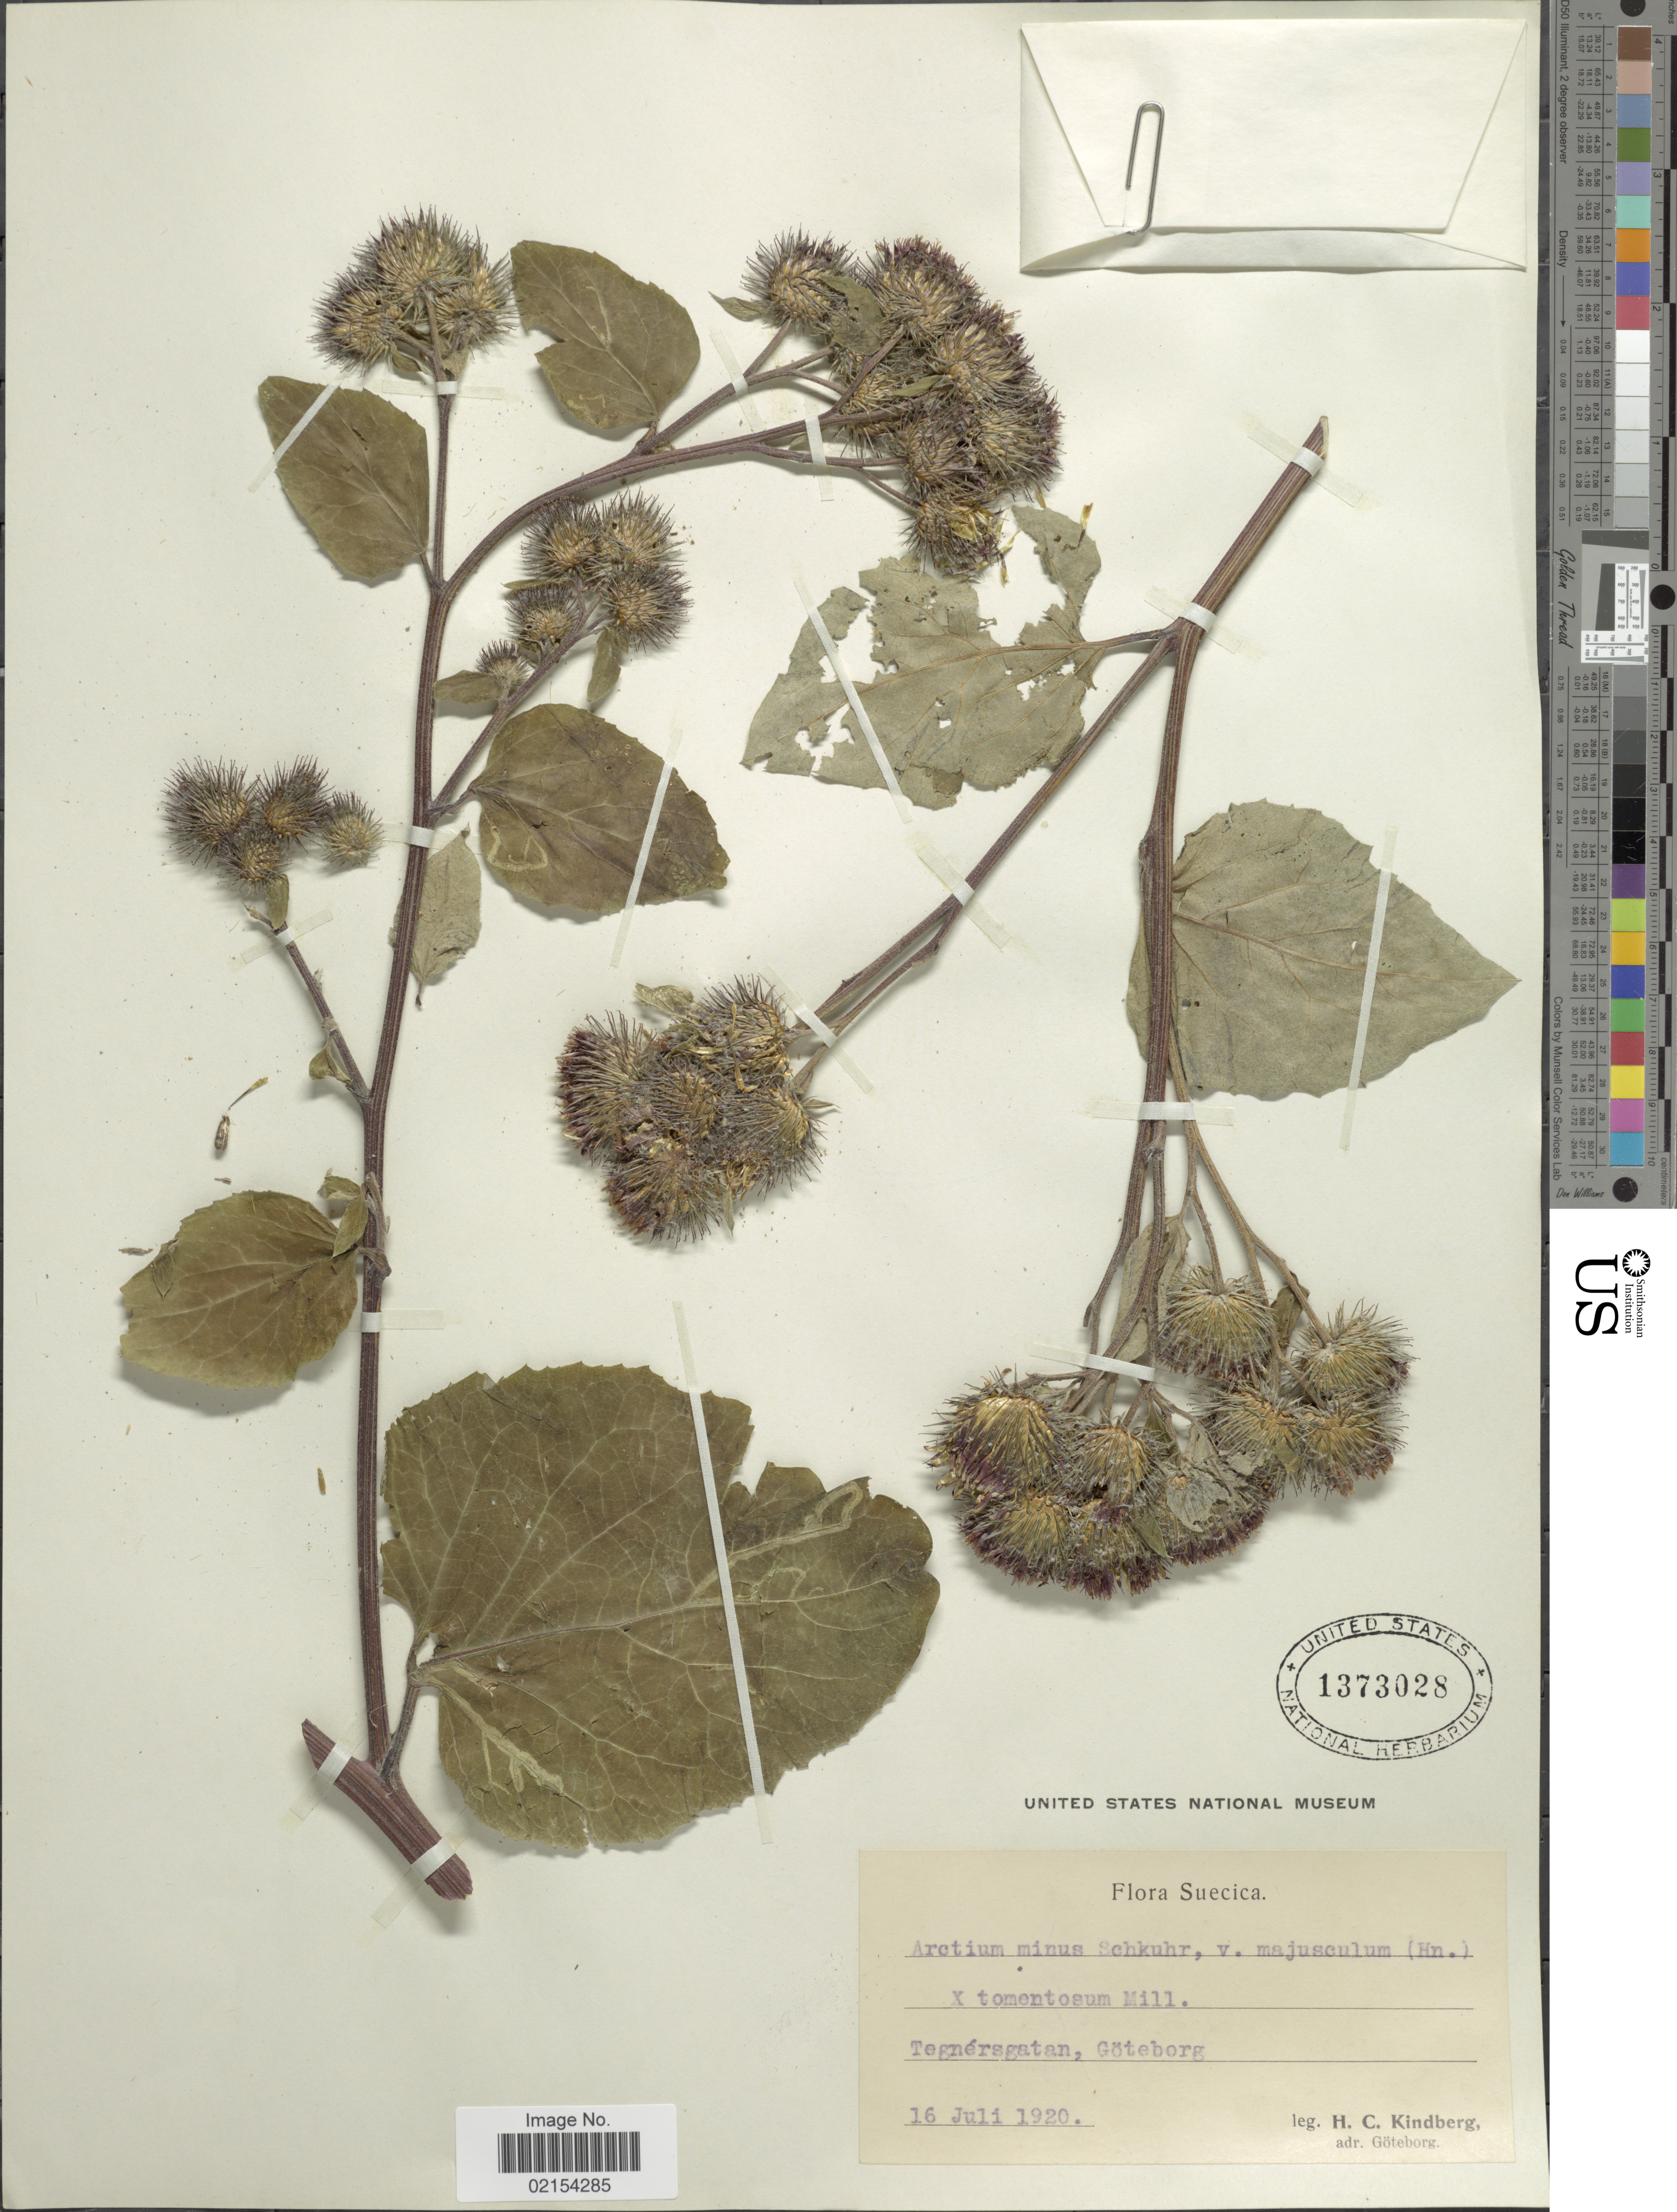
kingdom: Plantae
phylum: Tracheophyta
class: Magnoliopsida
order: Asterales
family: Asteraceae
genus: Arctium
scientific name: Arctium minus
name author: (Hill) Bernh.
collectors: H. Kindberg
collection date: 1920-07-16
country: Sweden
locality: Suecica. Tegnersgatan, Goteborg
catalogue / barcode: US 1373028